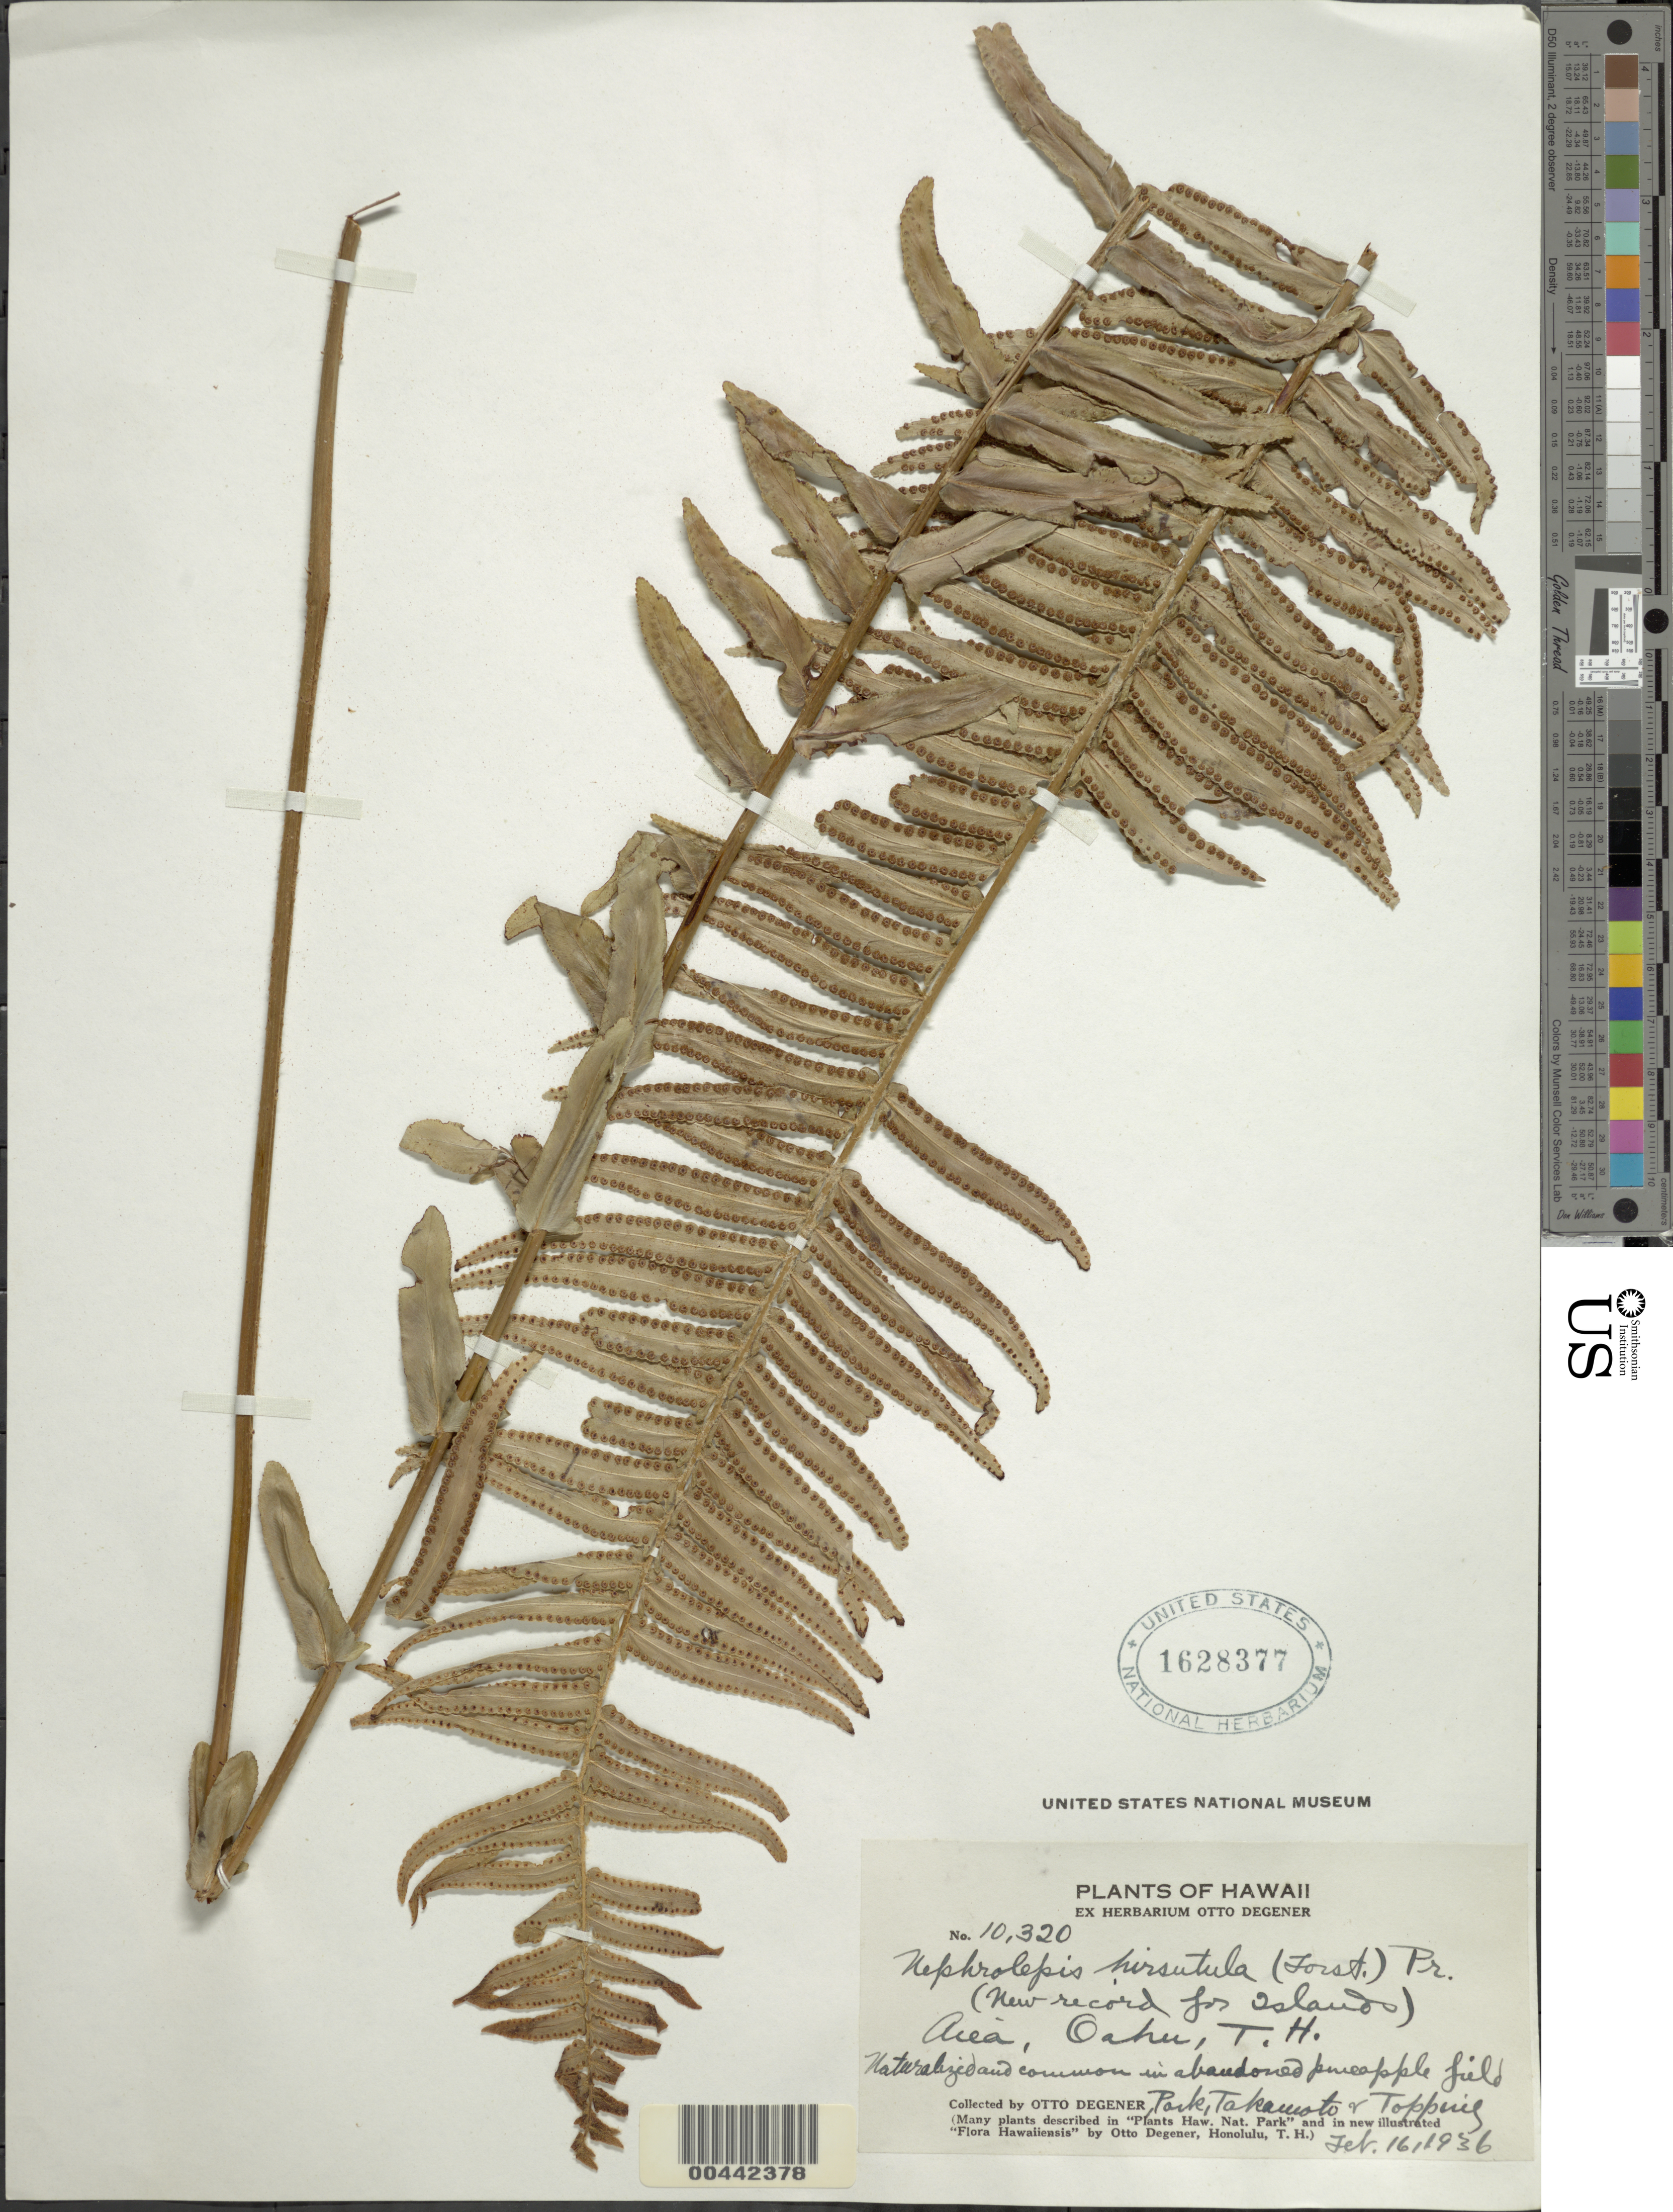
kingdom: Plantae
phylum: Tracheophyta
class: Polypodiopsida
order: Polypodiales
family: Nephrolepidaceae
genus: Nephrolepis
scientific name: Nephrolepis multiflora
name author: (Roxb.) F.M. Jarrett ex C.V. Morton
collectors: O. Degener, Park, -. Takamoto & D. L. Topping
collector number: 10320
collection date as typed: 16 Feb 1936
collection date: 1936-02-16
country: United States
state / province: Hawaii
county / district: Honolulu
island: Oahu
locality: Aiea, Oahu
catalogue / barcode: US 1628377